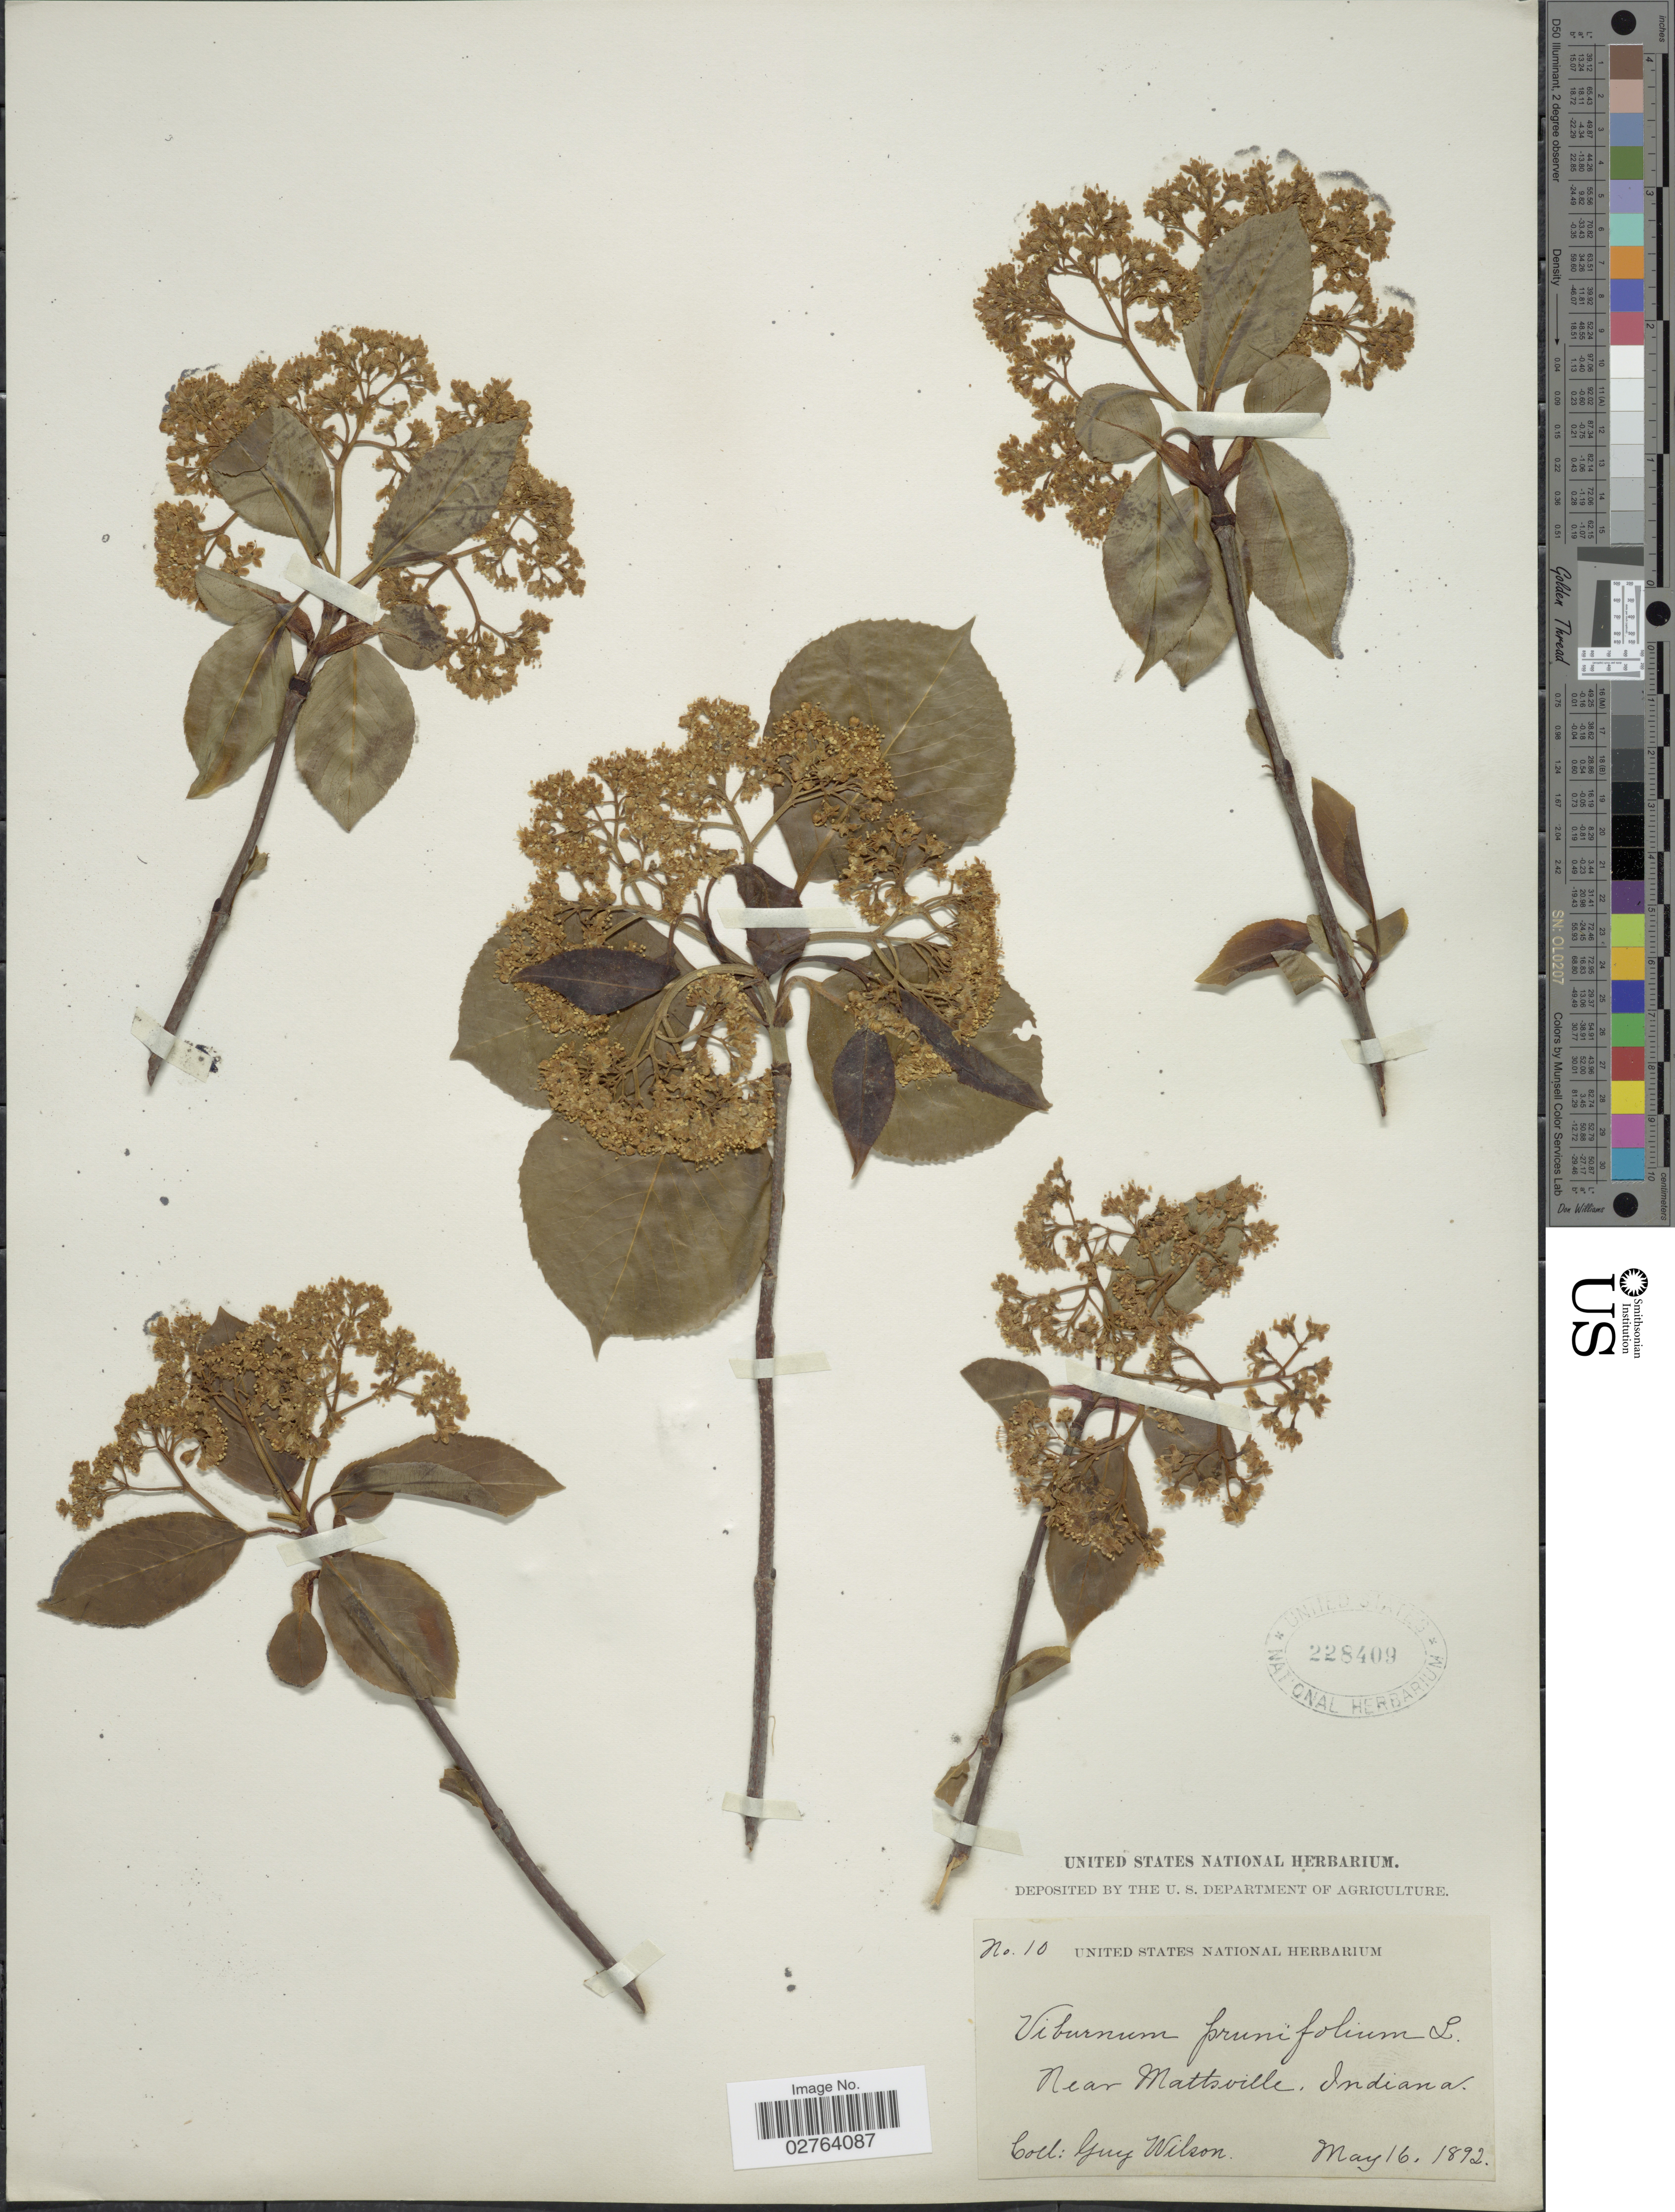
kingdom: Plantae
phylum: Tracheophyta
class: Magnoliopsida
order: Dipsacales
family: Viburnaceae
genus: Viburnum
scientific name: Viburnum prunifolium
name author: L.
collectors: G. Wilson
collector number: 10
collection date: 1892-05-16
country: United States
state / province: Indiana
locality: Near Mattsville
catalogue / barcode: US 228409